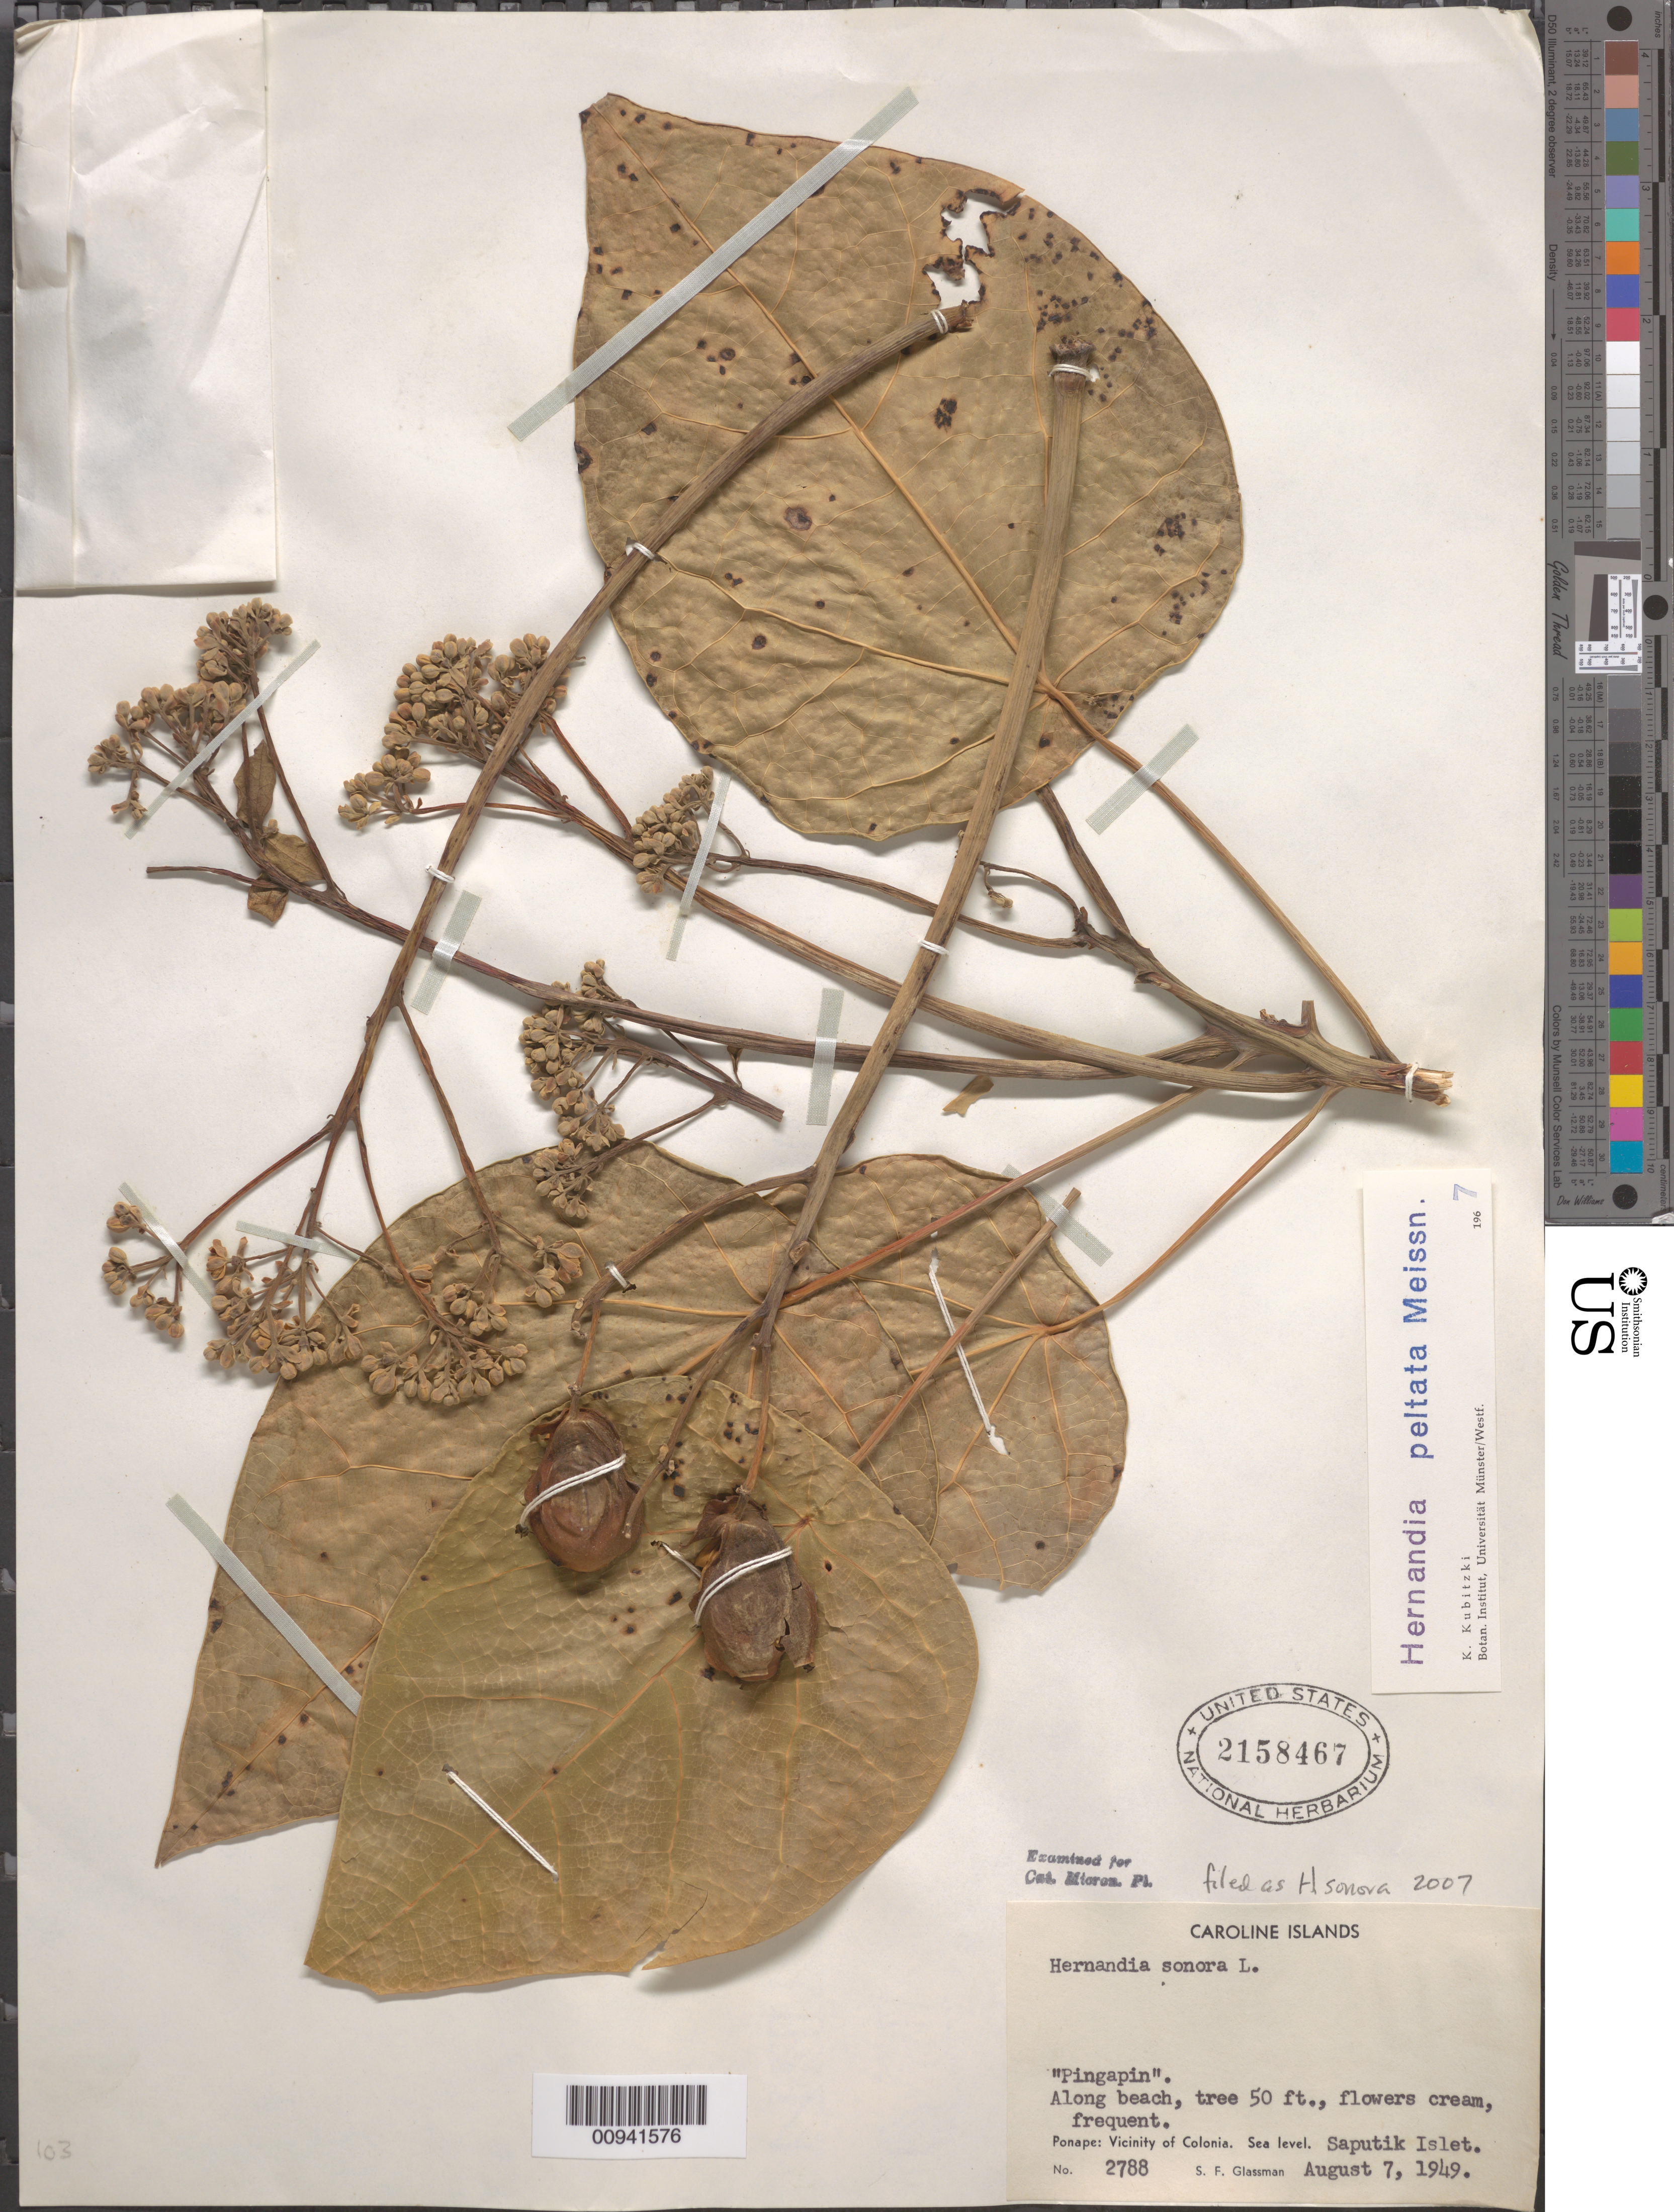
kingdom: Plantae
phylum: Tracheophyta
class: Magnoliopsida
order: Laurales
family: Hernandiaceae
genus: Hernandia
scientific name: Hernandia nymphaeifolia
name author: (C. Presl) Kubitzki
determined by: Strong, M. T., (US), Smithsonian Institution - National Museum of Natural History (UNITED STATES)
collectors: S. F. Glassman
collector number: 2788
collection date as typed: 07 Aug 1949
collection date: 1949-08-07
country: Micronesia, Federated States of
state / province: Pohnpei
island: Pohnpei [Ponape]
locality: Saputik Islet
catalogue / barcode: US 2158467